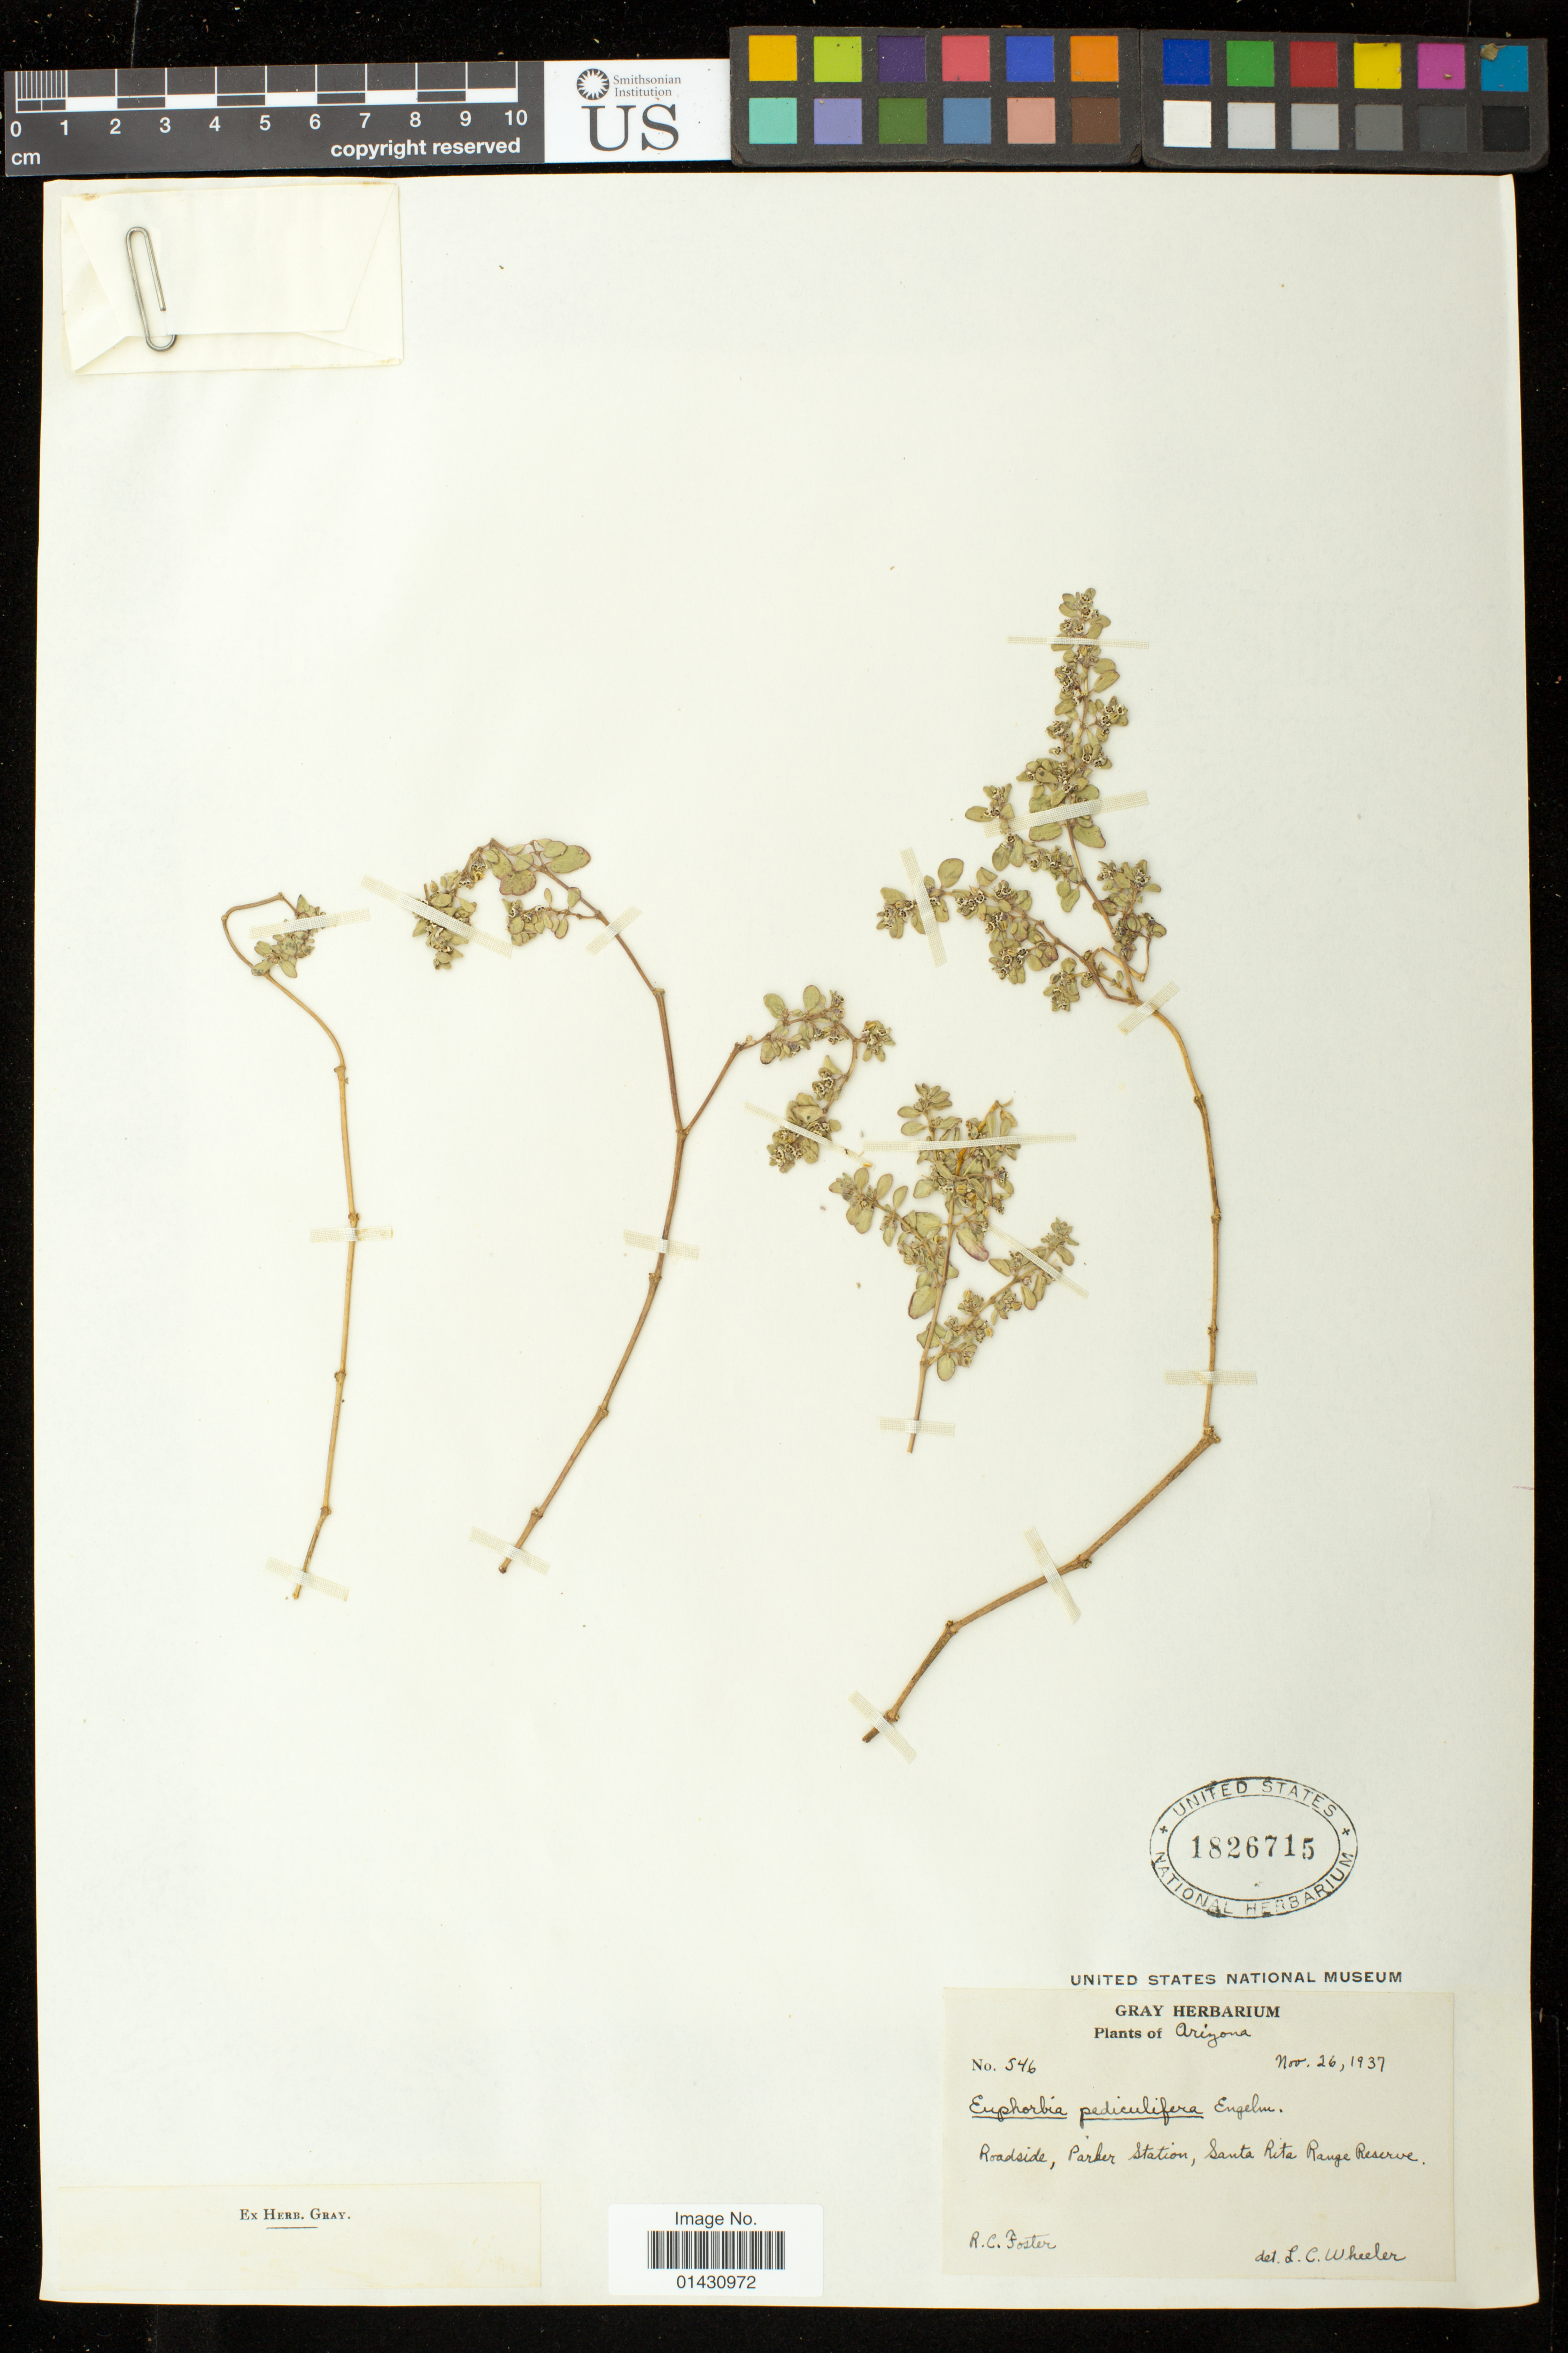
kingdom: Plantae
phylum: Tracheophyta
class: Magnoliopsida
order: Malpighiales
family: Euphorbiaceae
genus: Euphorbia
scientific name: Euphorbia pediculifera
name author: Engelm.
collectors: R. C. Foster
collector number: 546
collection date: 1937-11-26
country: United States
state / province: Arizona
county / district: Pima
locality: Roadside, Parker Station, Santa Rita Range Reserve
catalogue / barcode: US 1826715